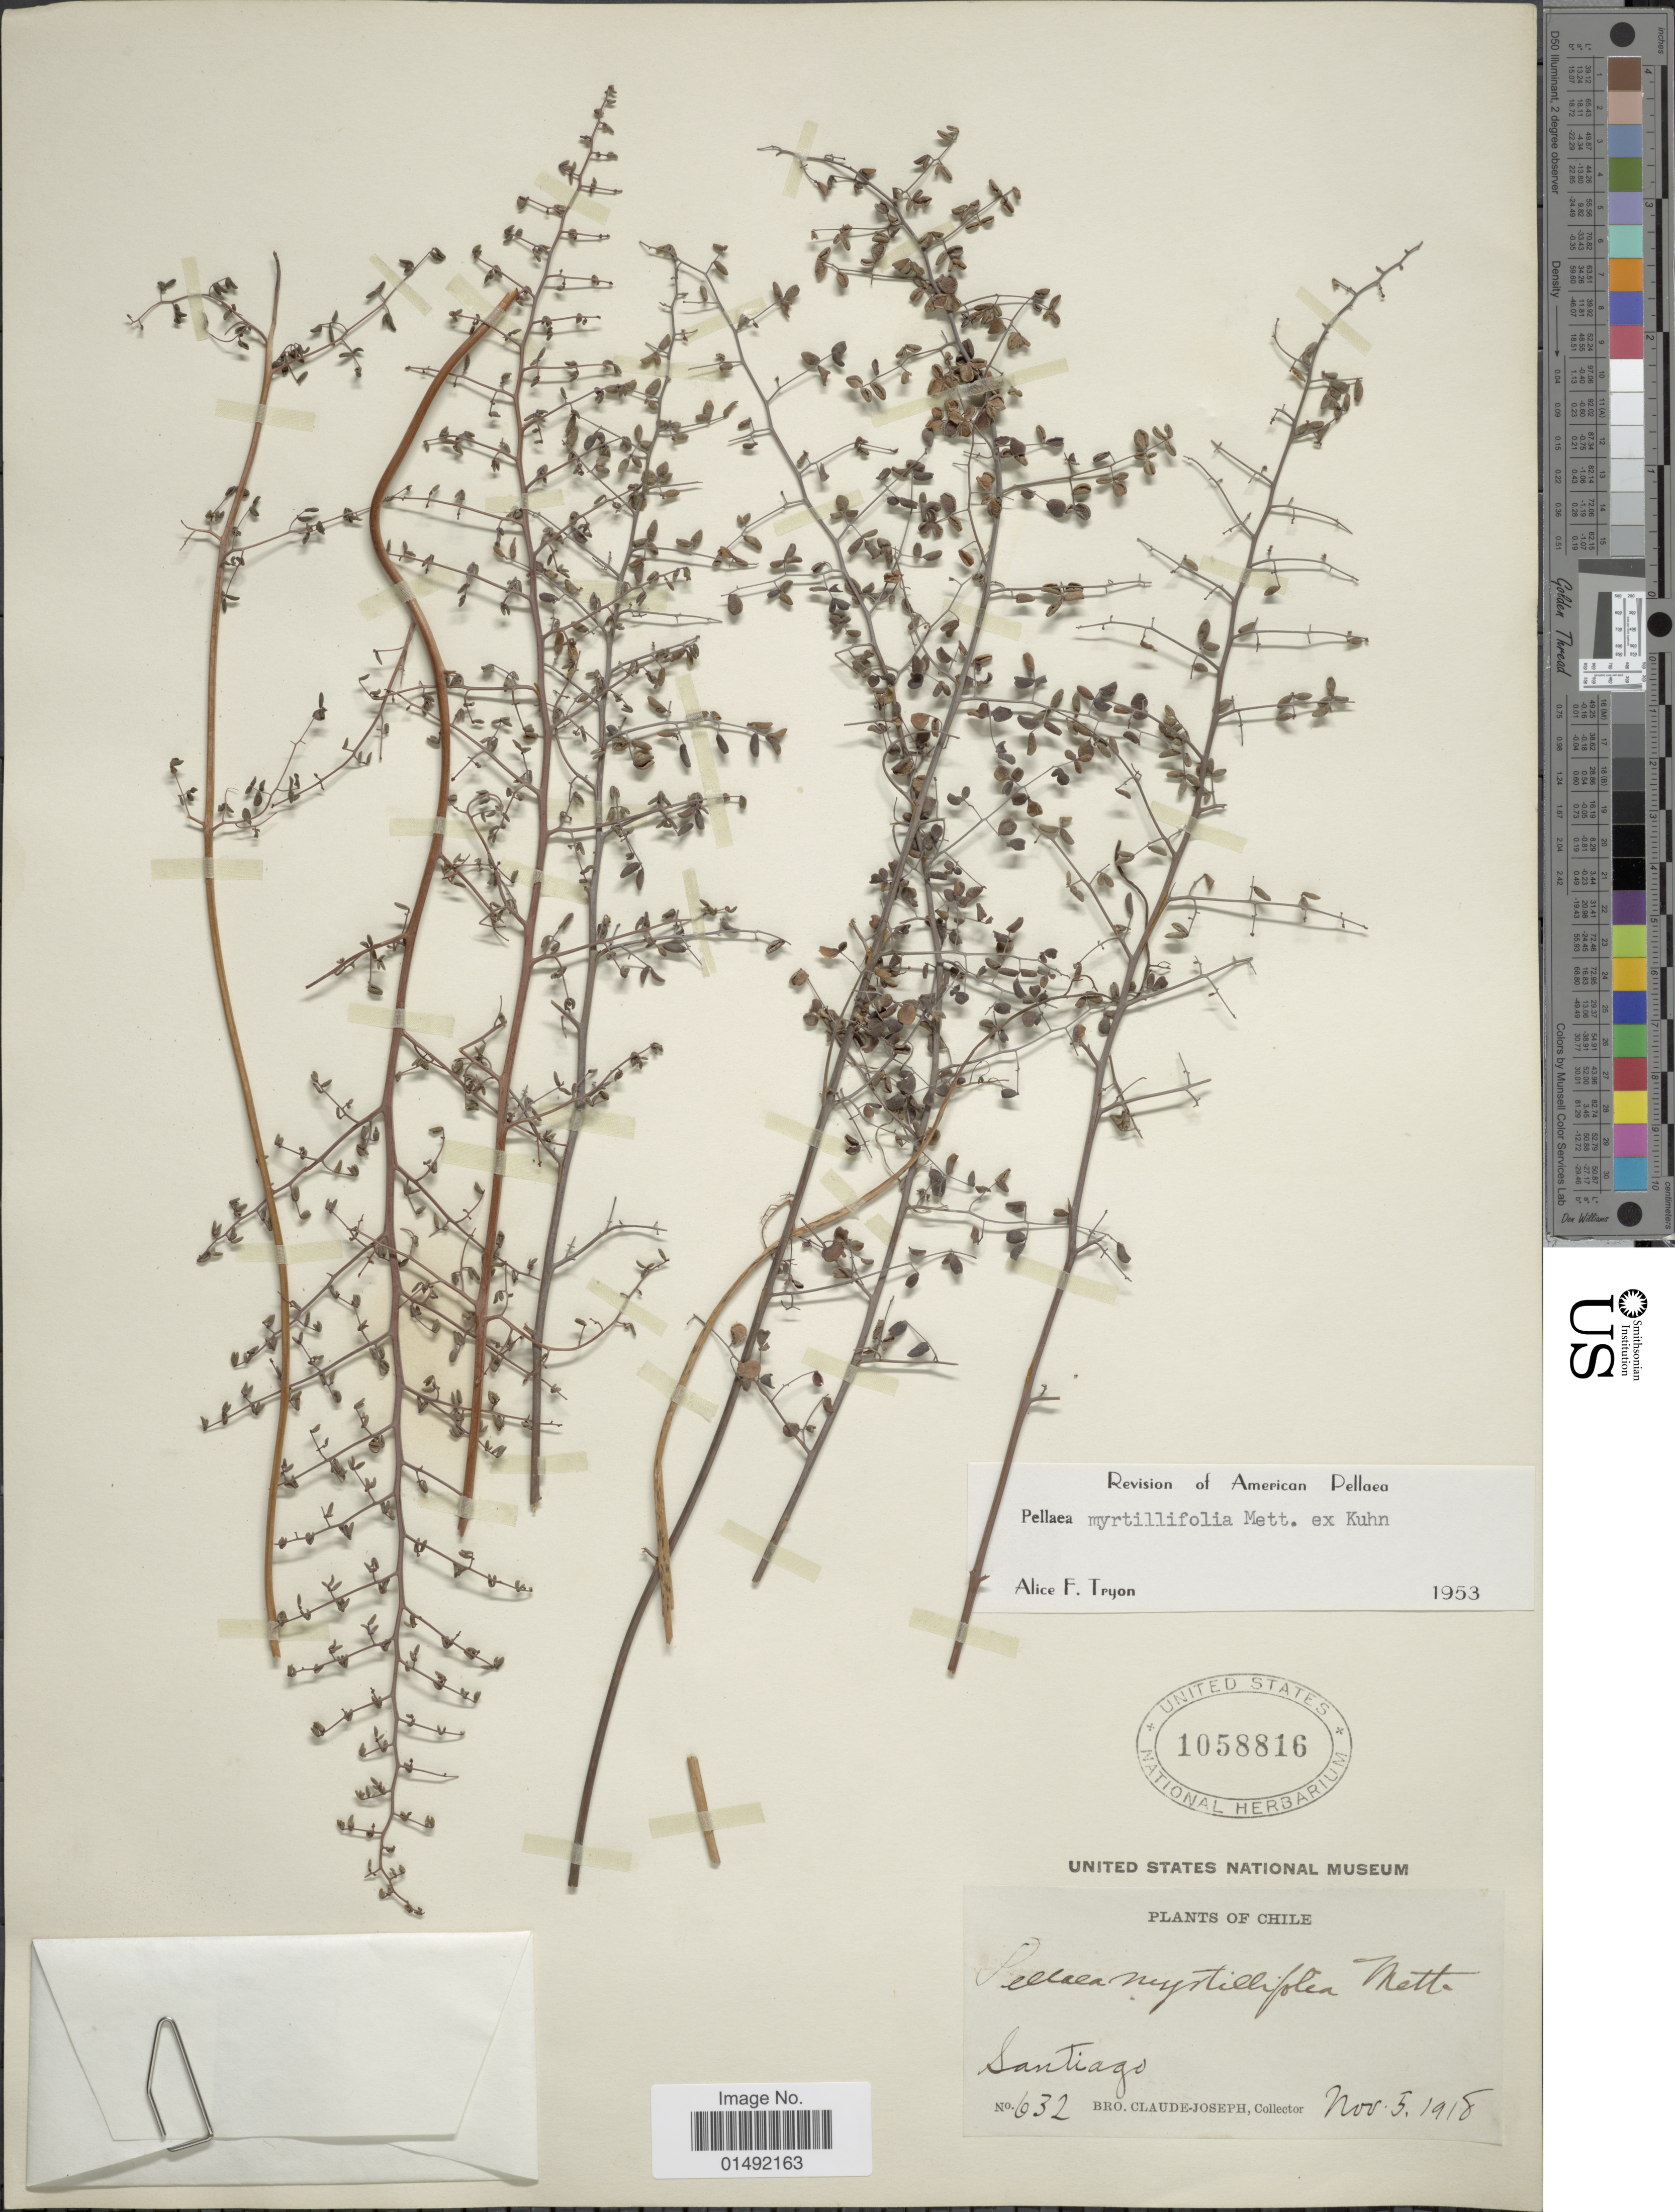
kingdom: Plantae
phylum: Tracheophyta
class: Polypodiopsida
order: Polypodiales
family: Pteridaceae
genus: Pellaea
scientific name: Pellaea myrtillifolia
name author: Mett. ex Kuhn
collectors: Bro. Claude-Joseph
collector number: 632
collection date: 1918-11-05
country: Chile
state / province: Región Metropolitana (RM)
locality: Santiago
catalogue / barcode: US 1058816